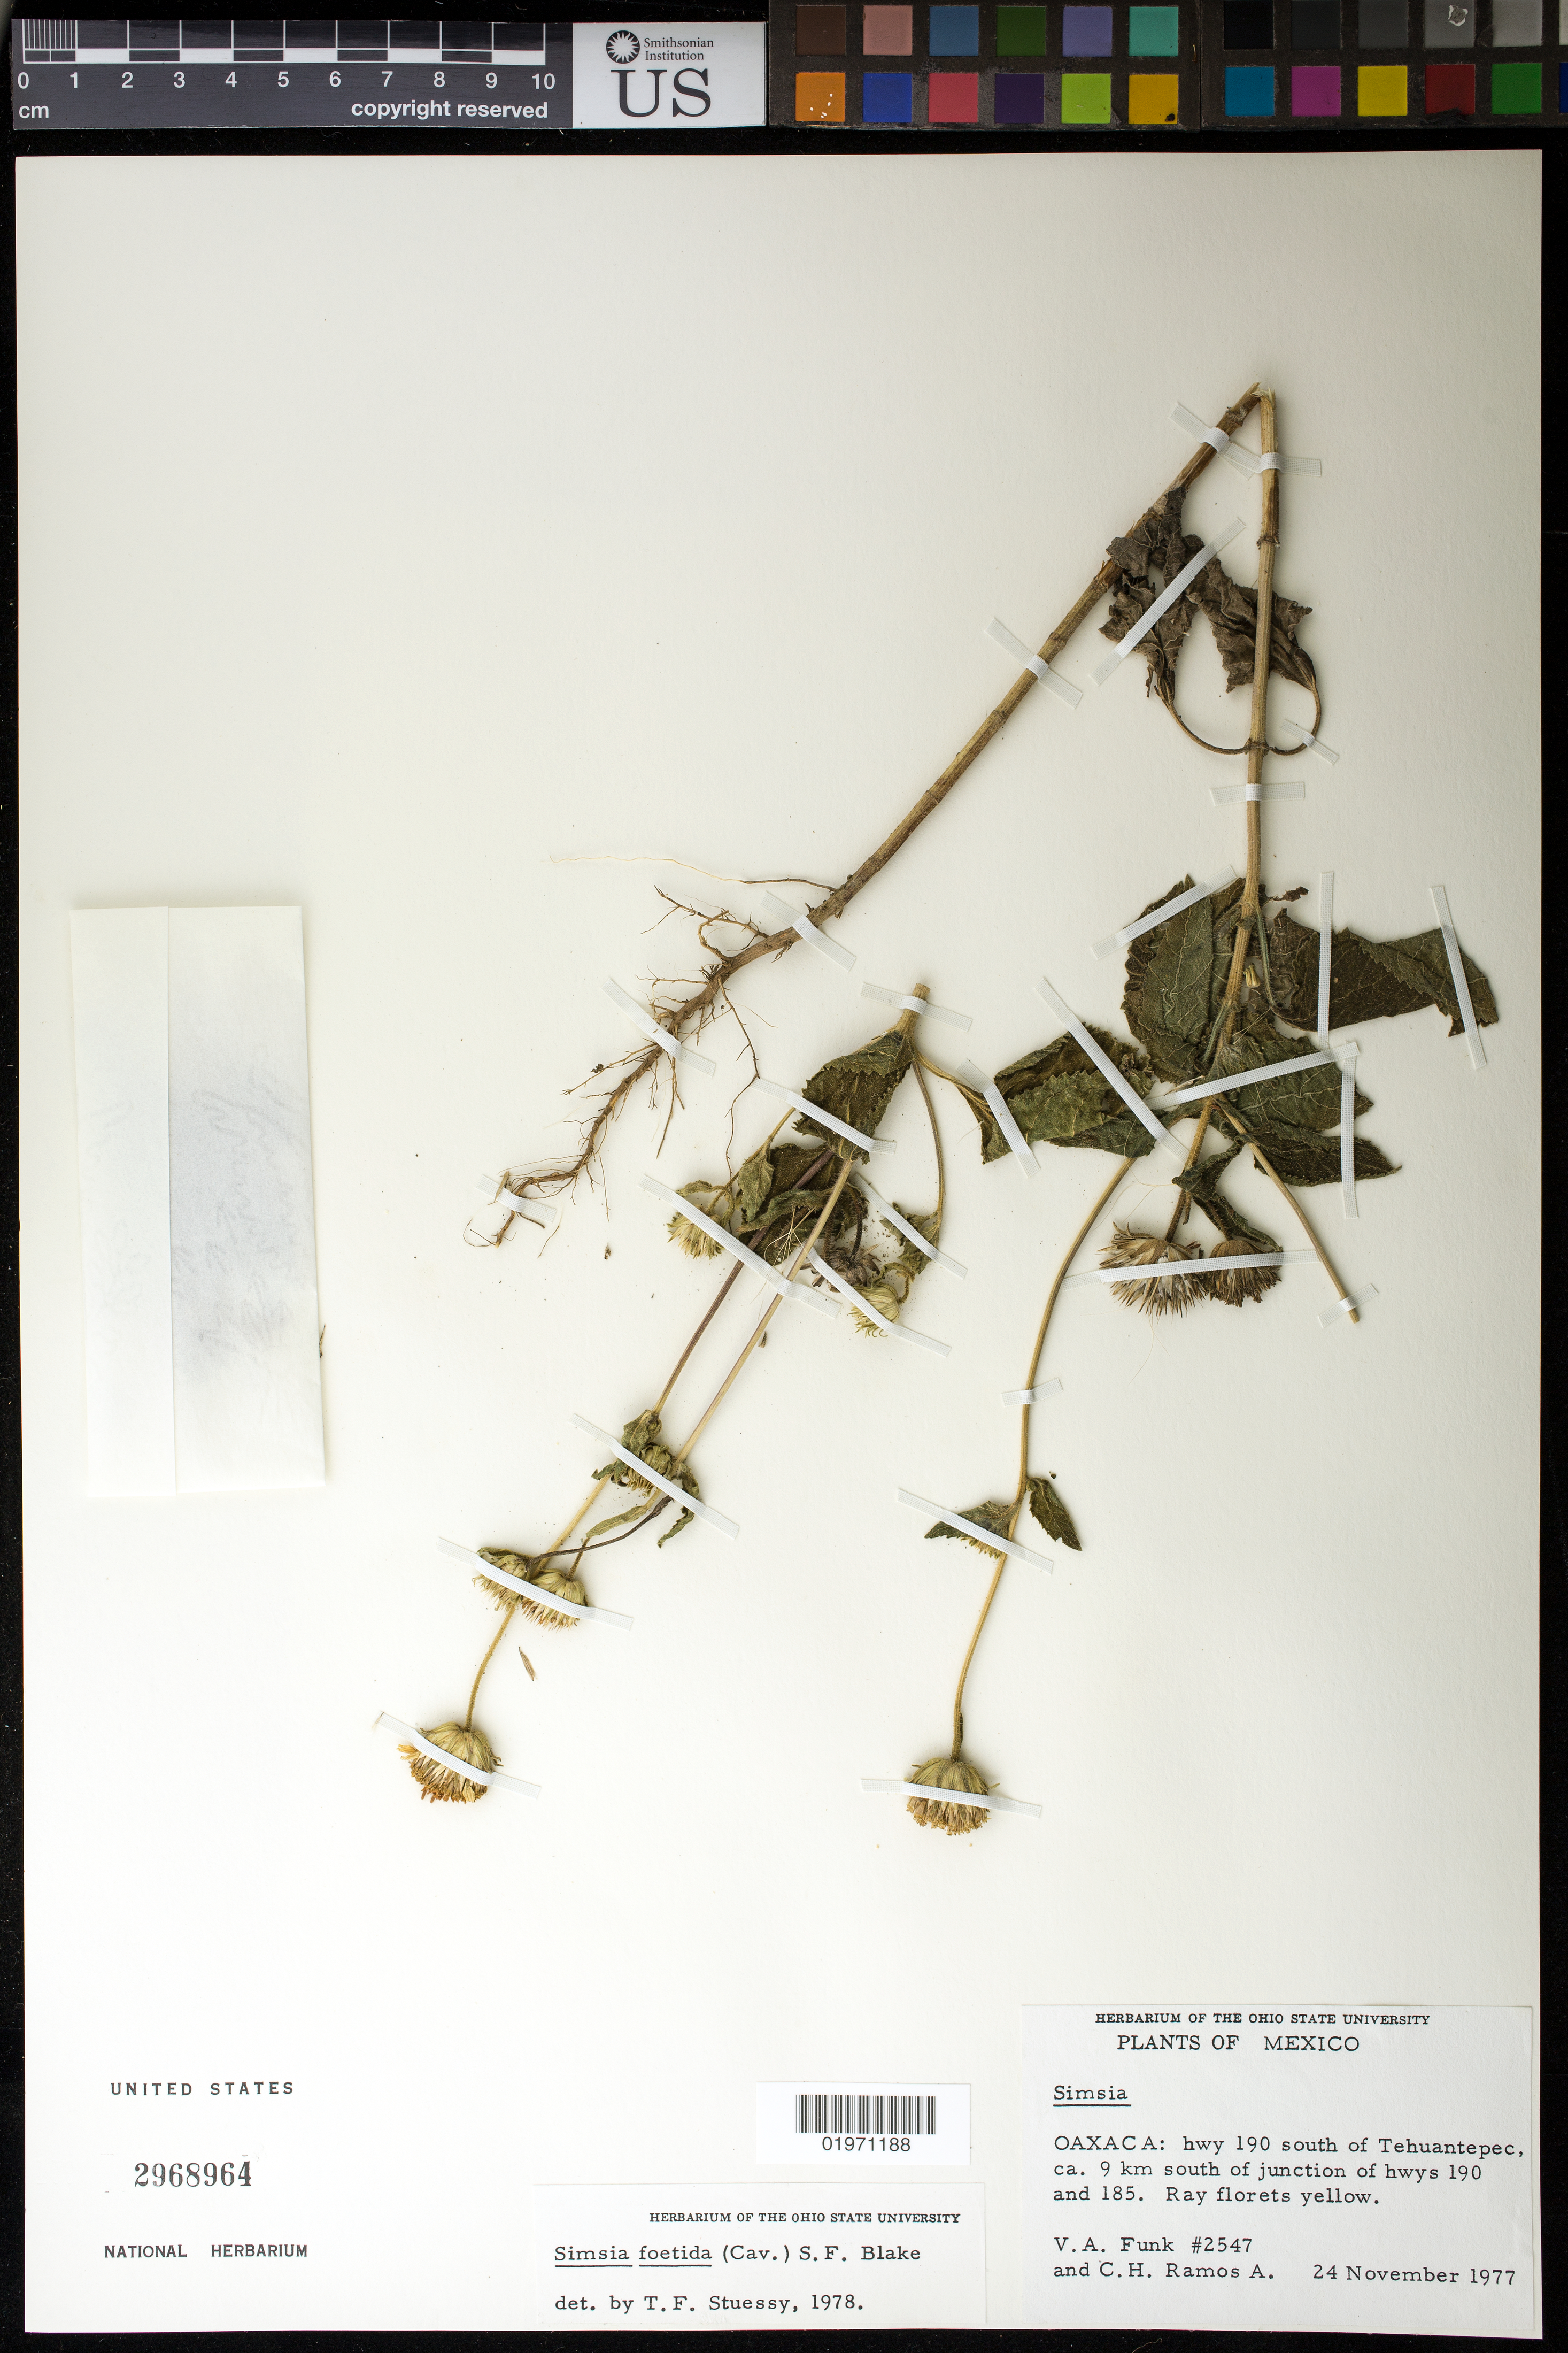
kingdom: Plantae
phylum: Tracheophyta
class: Magnoliopsida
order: Asterales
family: Asteraceae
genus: Simsia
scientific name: Simsia foetida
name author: (Cav.) S.F. Blake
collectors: V. Funk & C. H. Ramos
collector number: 2547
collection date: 1977-11-24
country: Mexico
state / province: Oaxaca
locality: Hwy 190 S of Tehuantepec, ca. 9 km S of jct of Hwys 190 and 185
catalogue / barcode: US 2968964